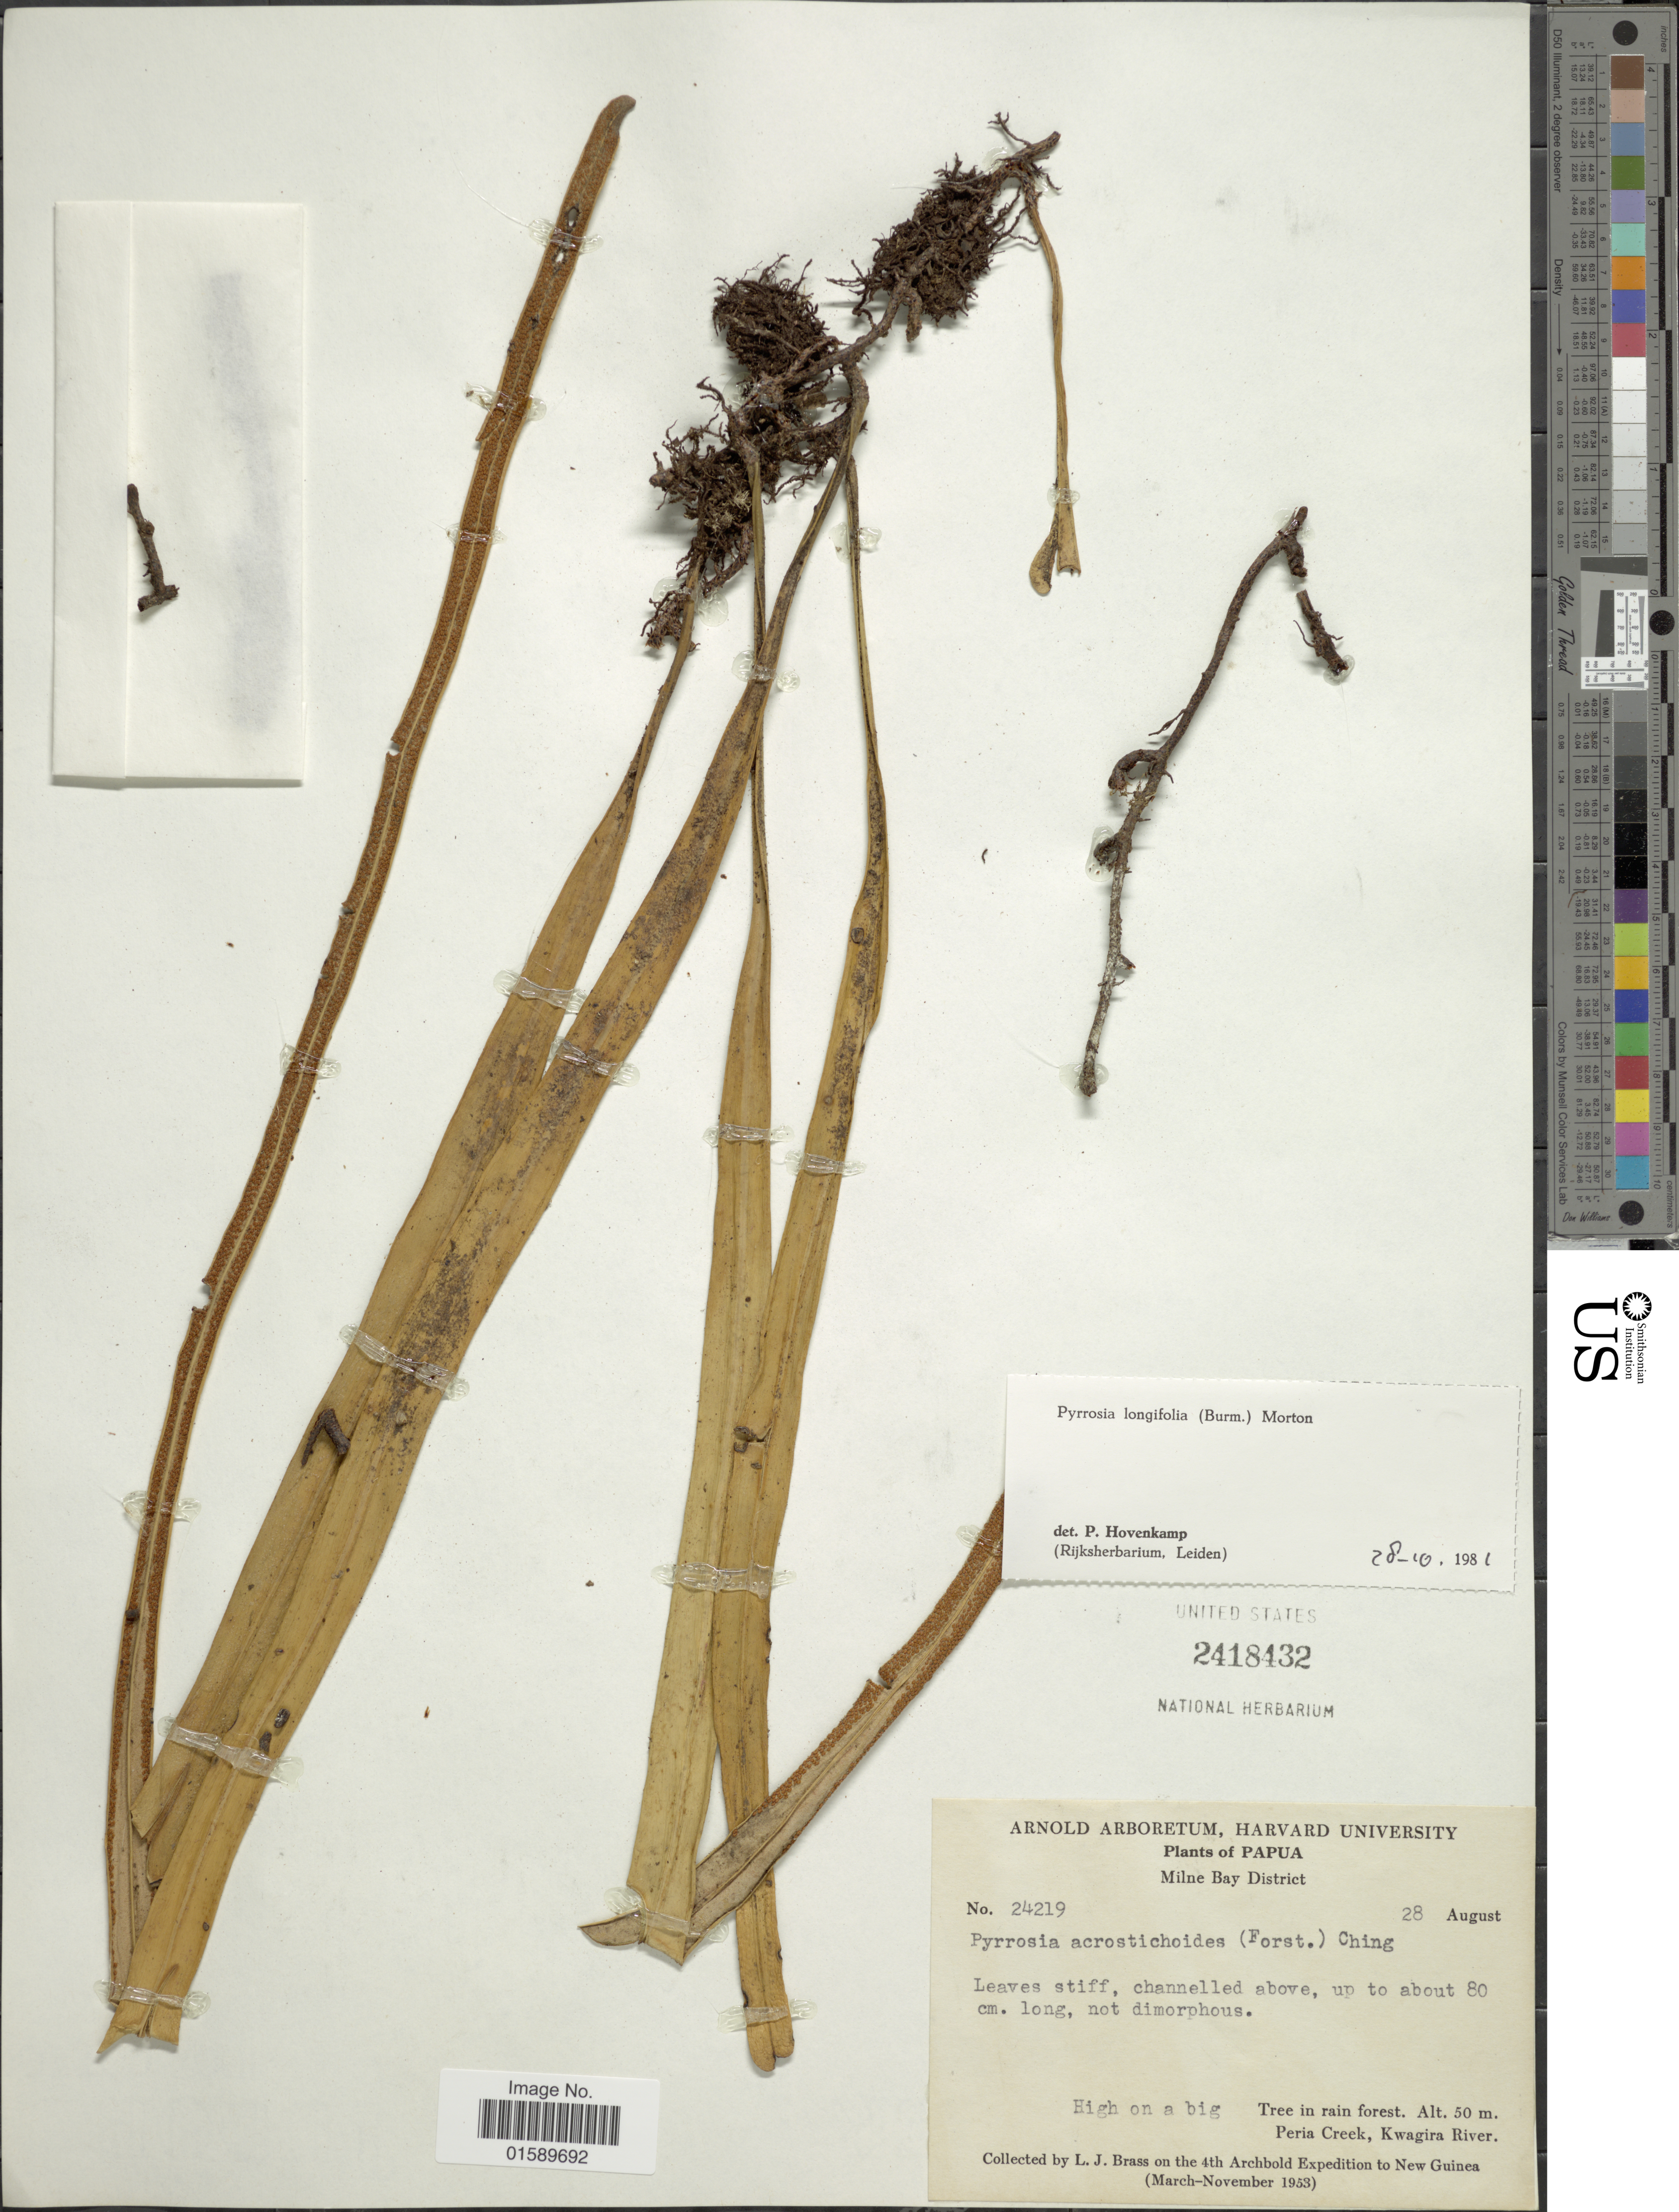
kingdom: Plantae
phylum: Tracheophyta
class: Polypodiopsida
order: Polypodiales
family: Polypodiaceae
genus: Pyrrosia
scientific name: Pyrrosia longifolia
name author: (Burm. f.) C.V. Morton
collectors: L. J. Brass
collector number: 24219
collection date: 1953-08-28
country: Papua New Guinea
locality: Papua, Milne bay District, Peria Creek, Kwagira River.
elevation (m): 50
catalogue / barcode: US 2418432